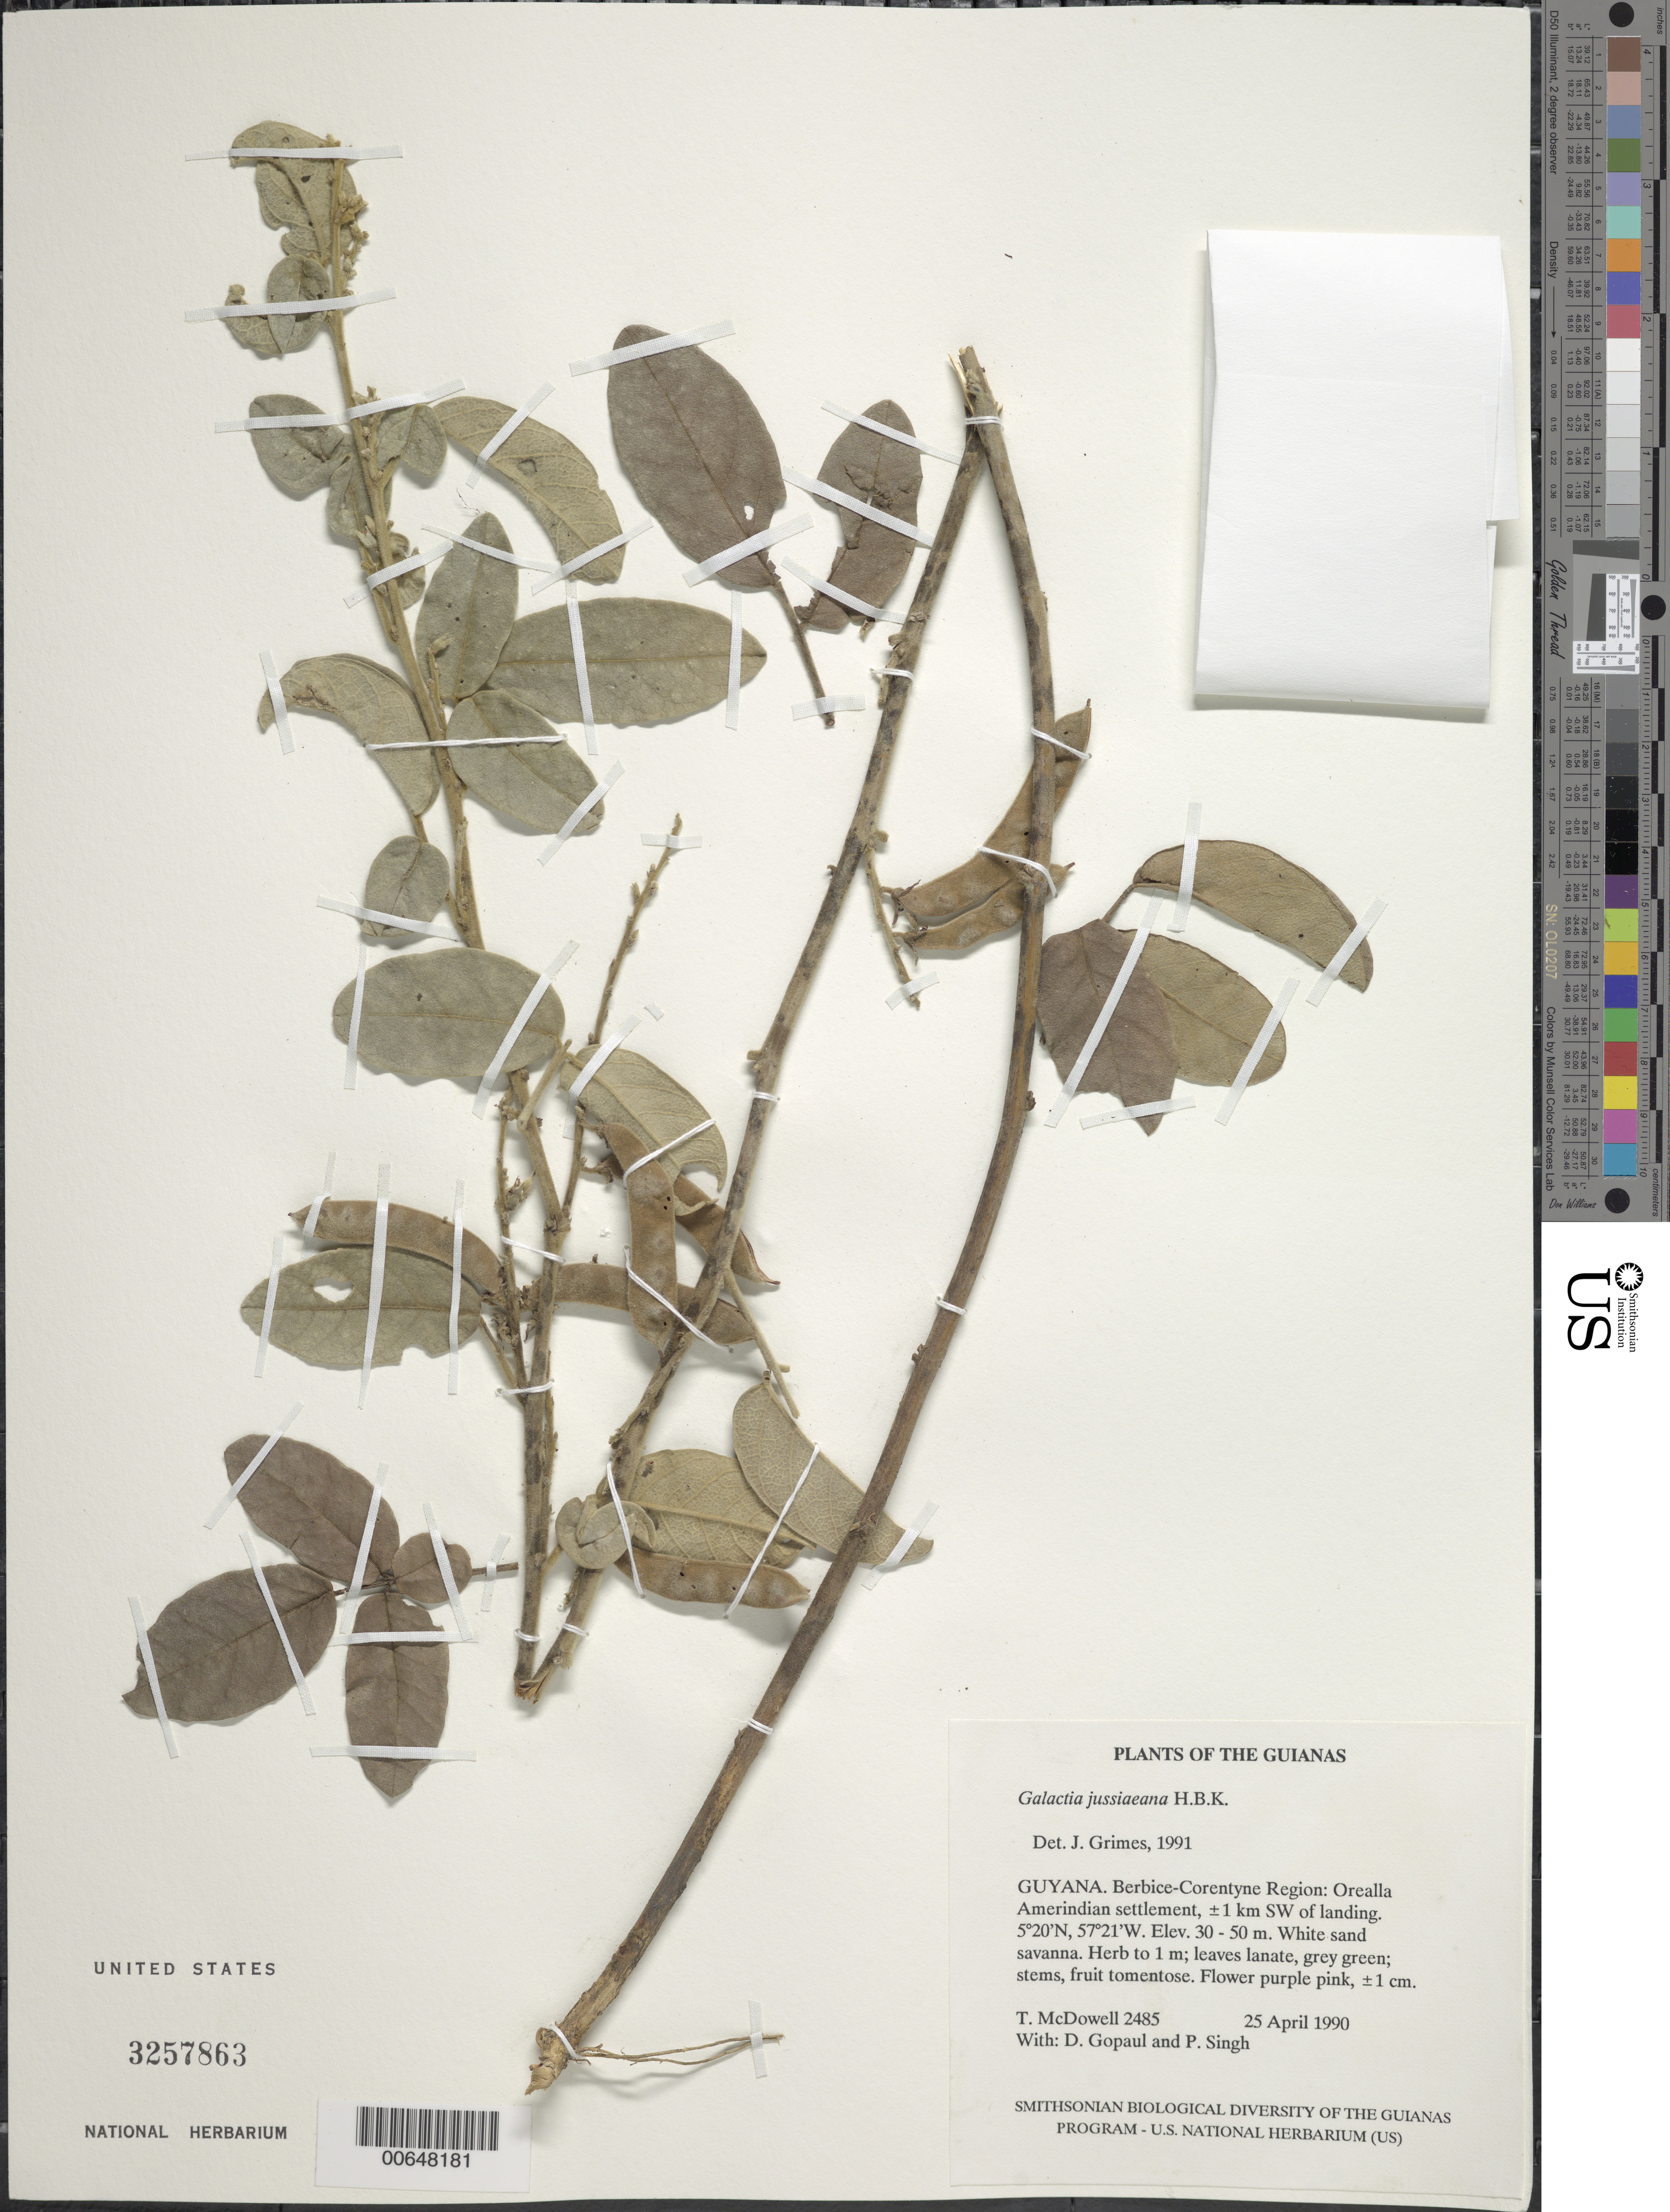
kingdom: Plantae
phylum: Tracheophyta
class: Magnoliopsida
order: Fabales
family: Fabaceae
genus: Galactia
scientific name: Galactia jussiaeana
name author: Kunth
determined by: Grimes, J.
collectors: T. McDowell, D. Gopaul & P. Singh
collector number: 2485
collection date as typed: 25 April 1990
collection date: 1990-04-25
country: Guyana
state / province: E. Berbice-Corentyne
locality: Orealla Amerindian settlement, ±1 km SW of landing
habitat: White sand savanna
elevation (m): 30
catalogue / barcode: US 3257863